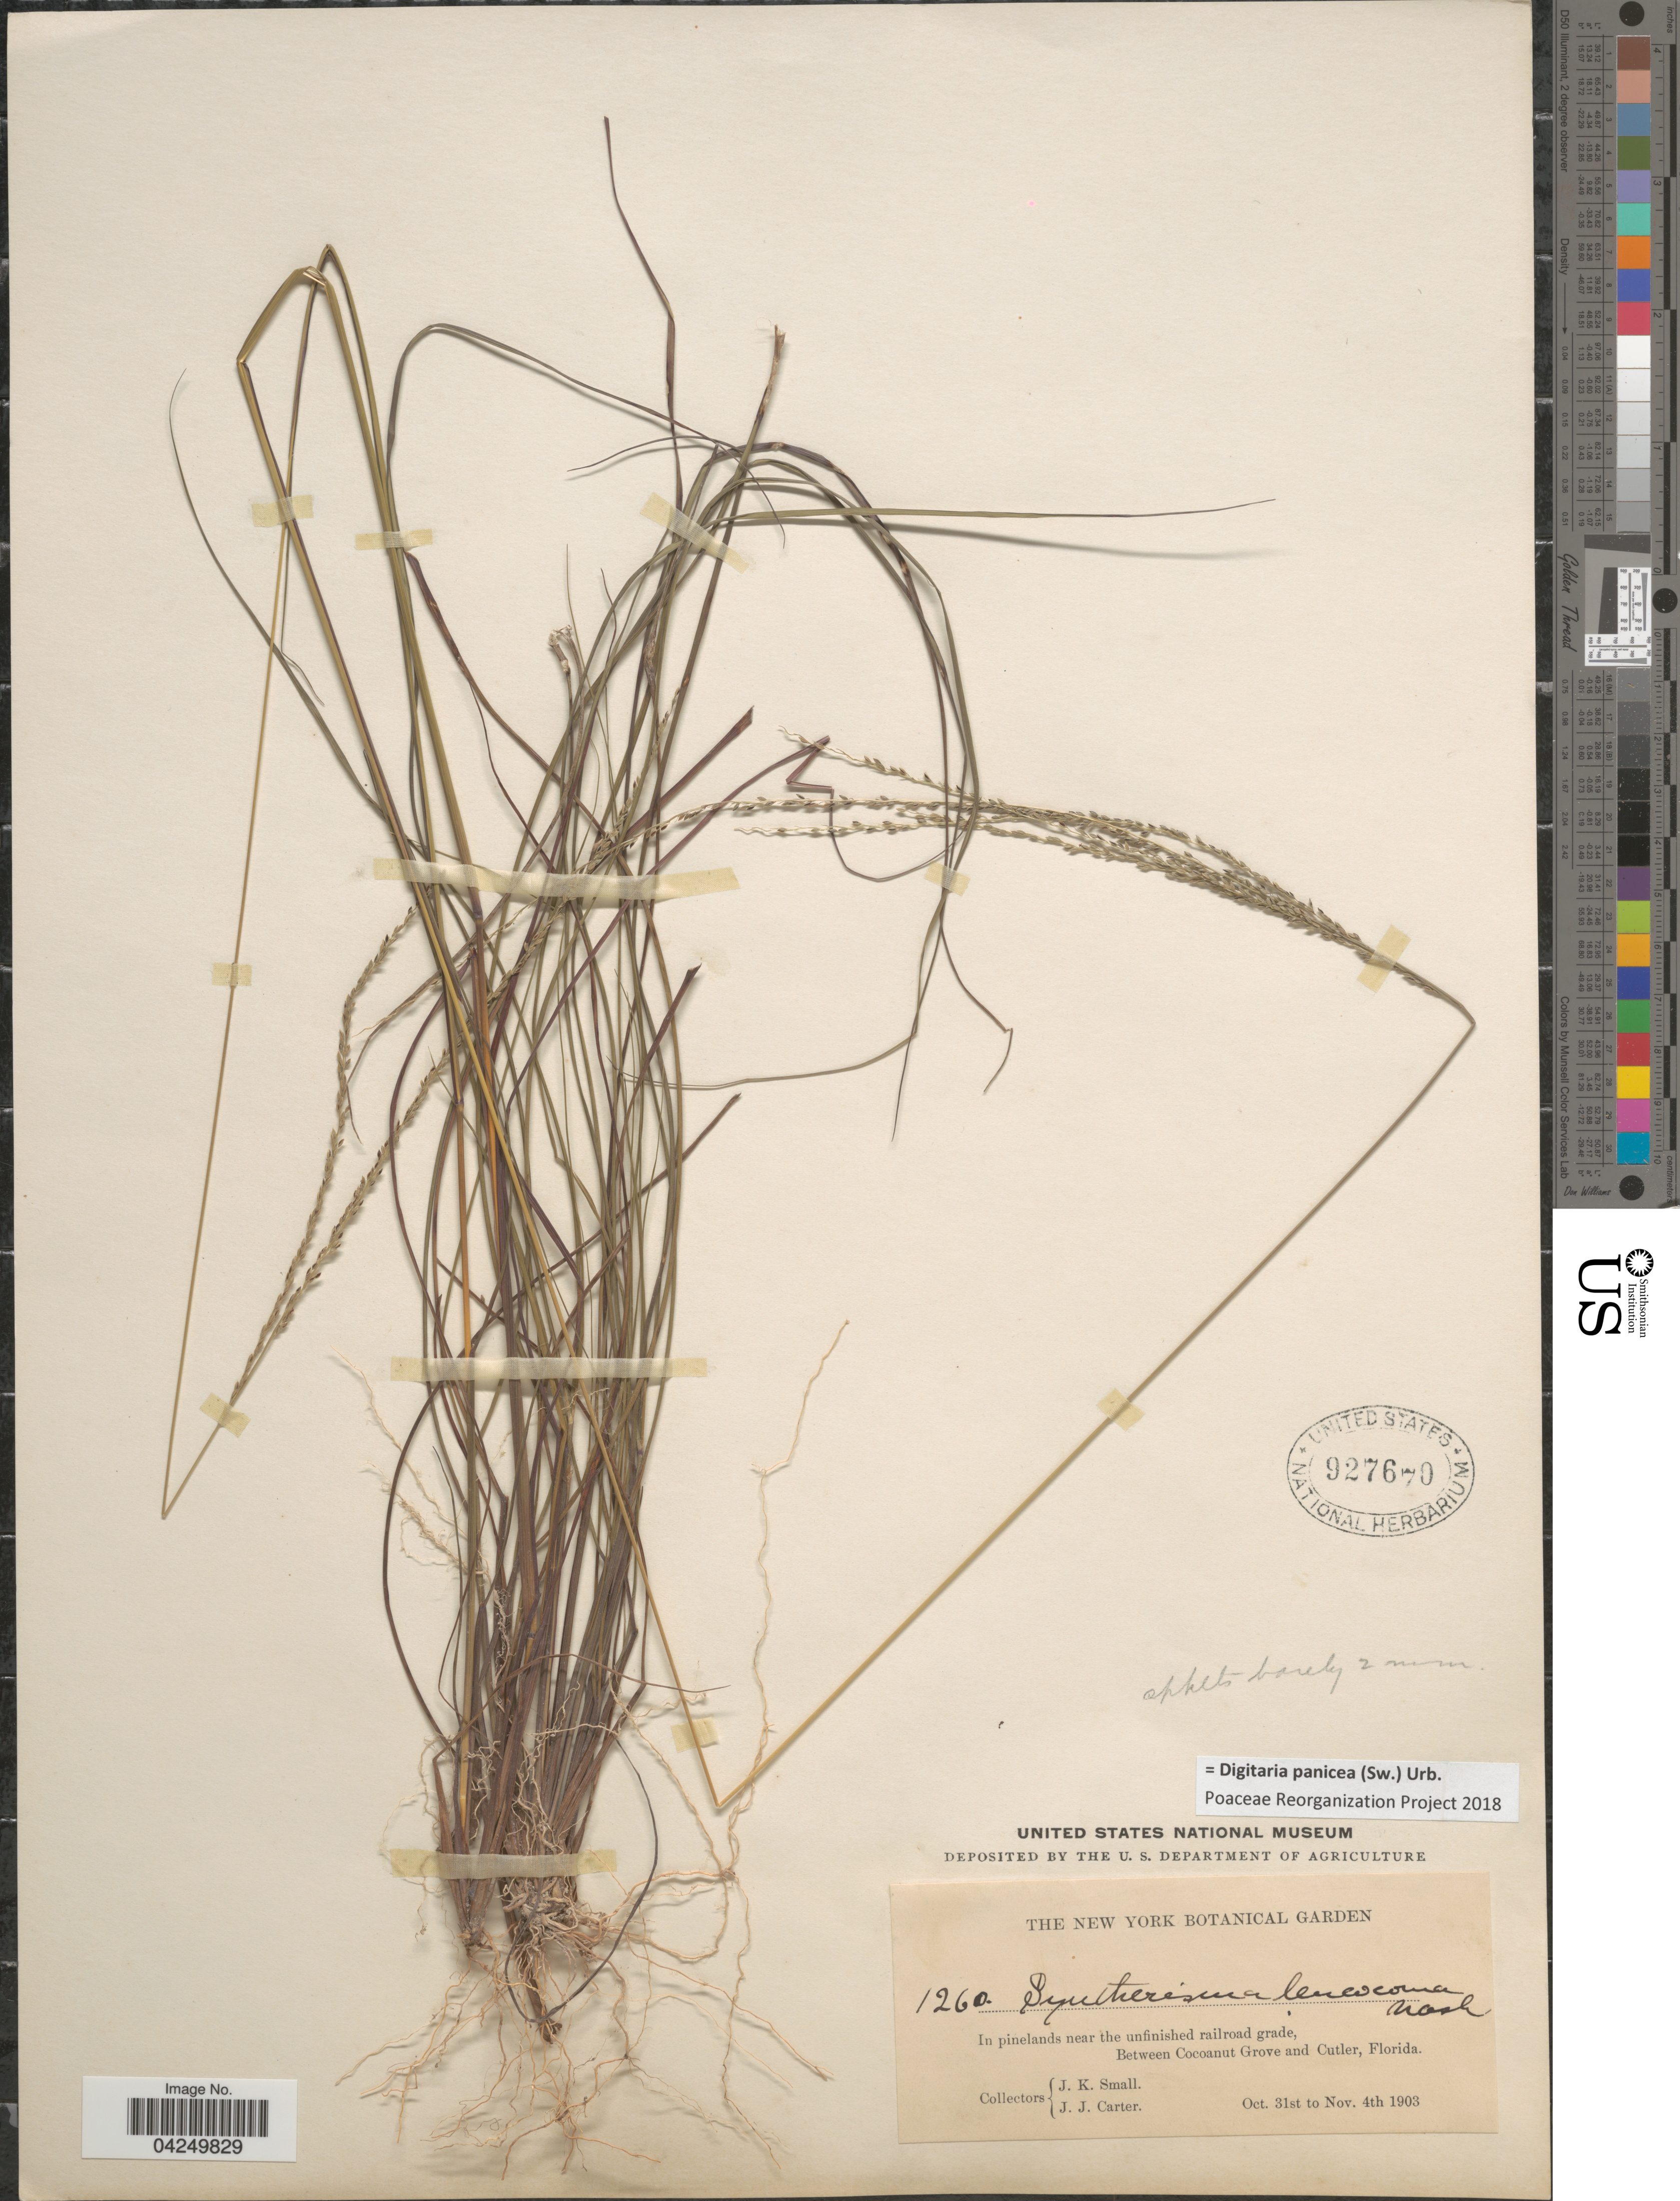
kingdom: Plantae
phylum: Tracheophyta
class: Liliopsida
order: Poales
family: Poaceae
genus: Digitaria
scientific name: Digitaria panicea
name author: (Sw.) Urb.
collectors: J. K. Small & J. Carter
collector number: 1260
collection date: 1903-10-31/1903-11-04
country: United States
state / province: Florida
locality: In pinelands near the unfinished railroad grade, Between Cocoanut Grove and Cutler.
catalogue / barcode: US 927670